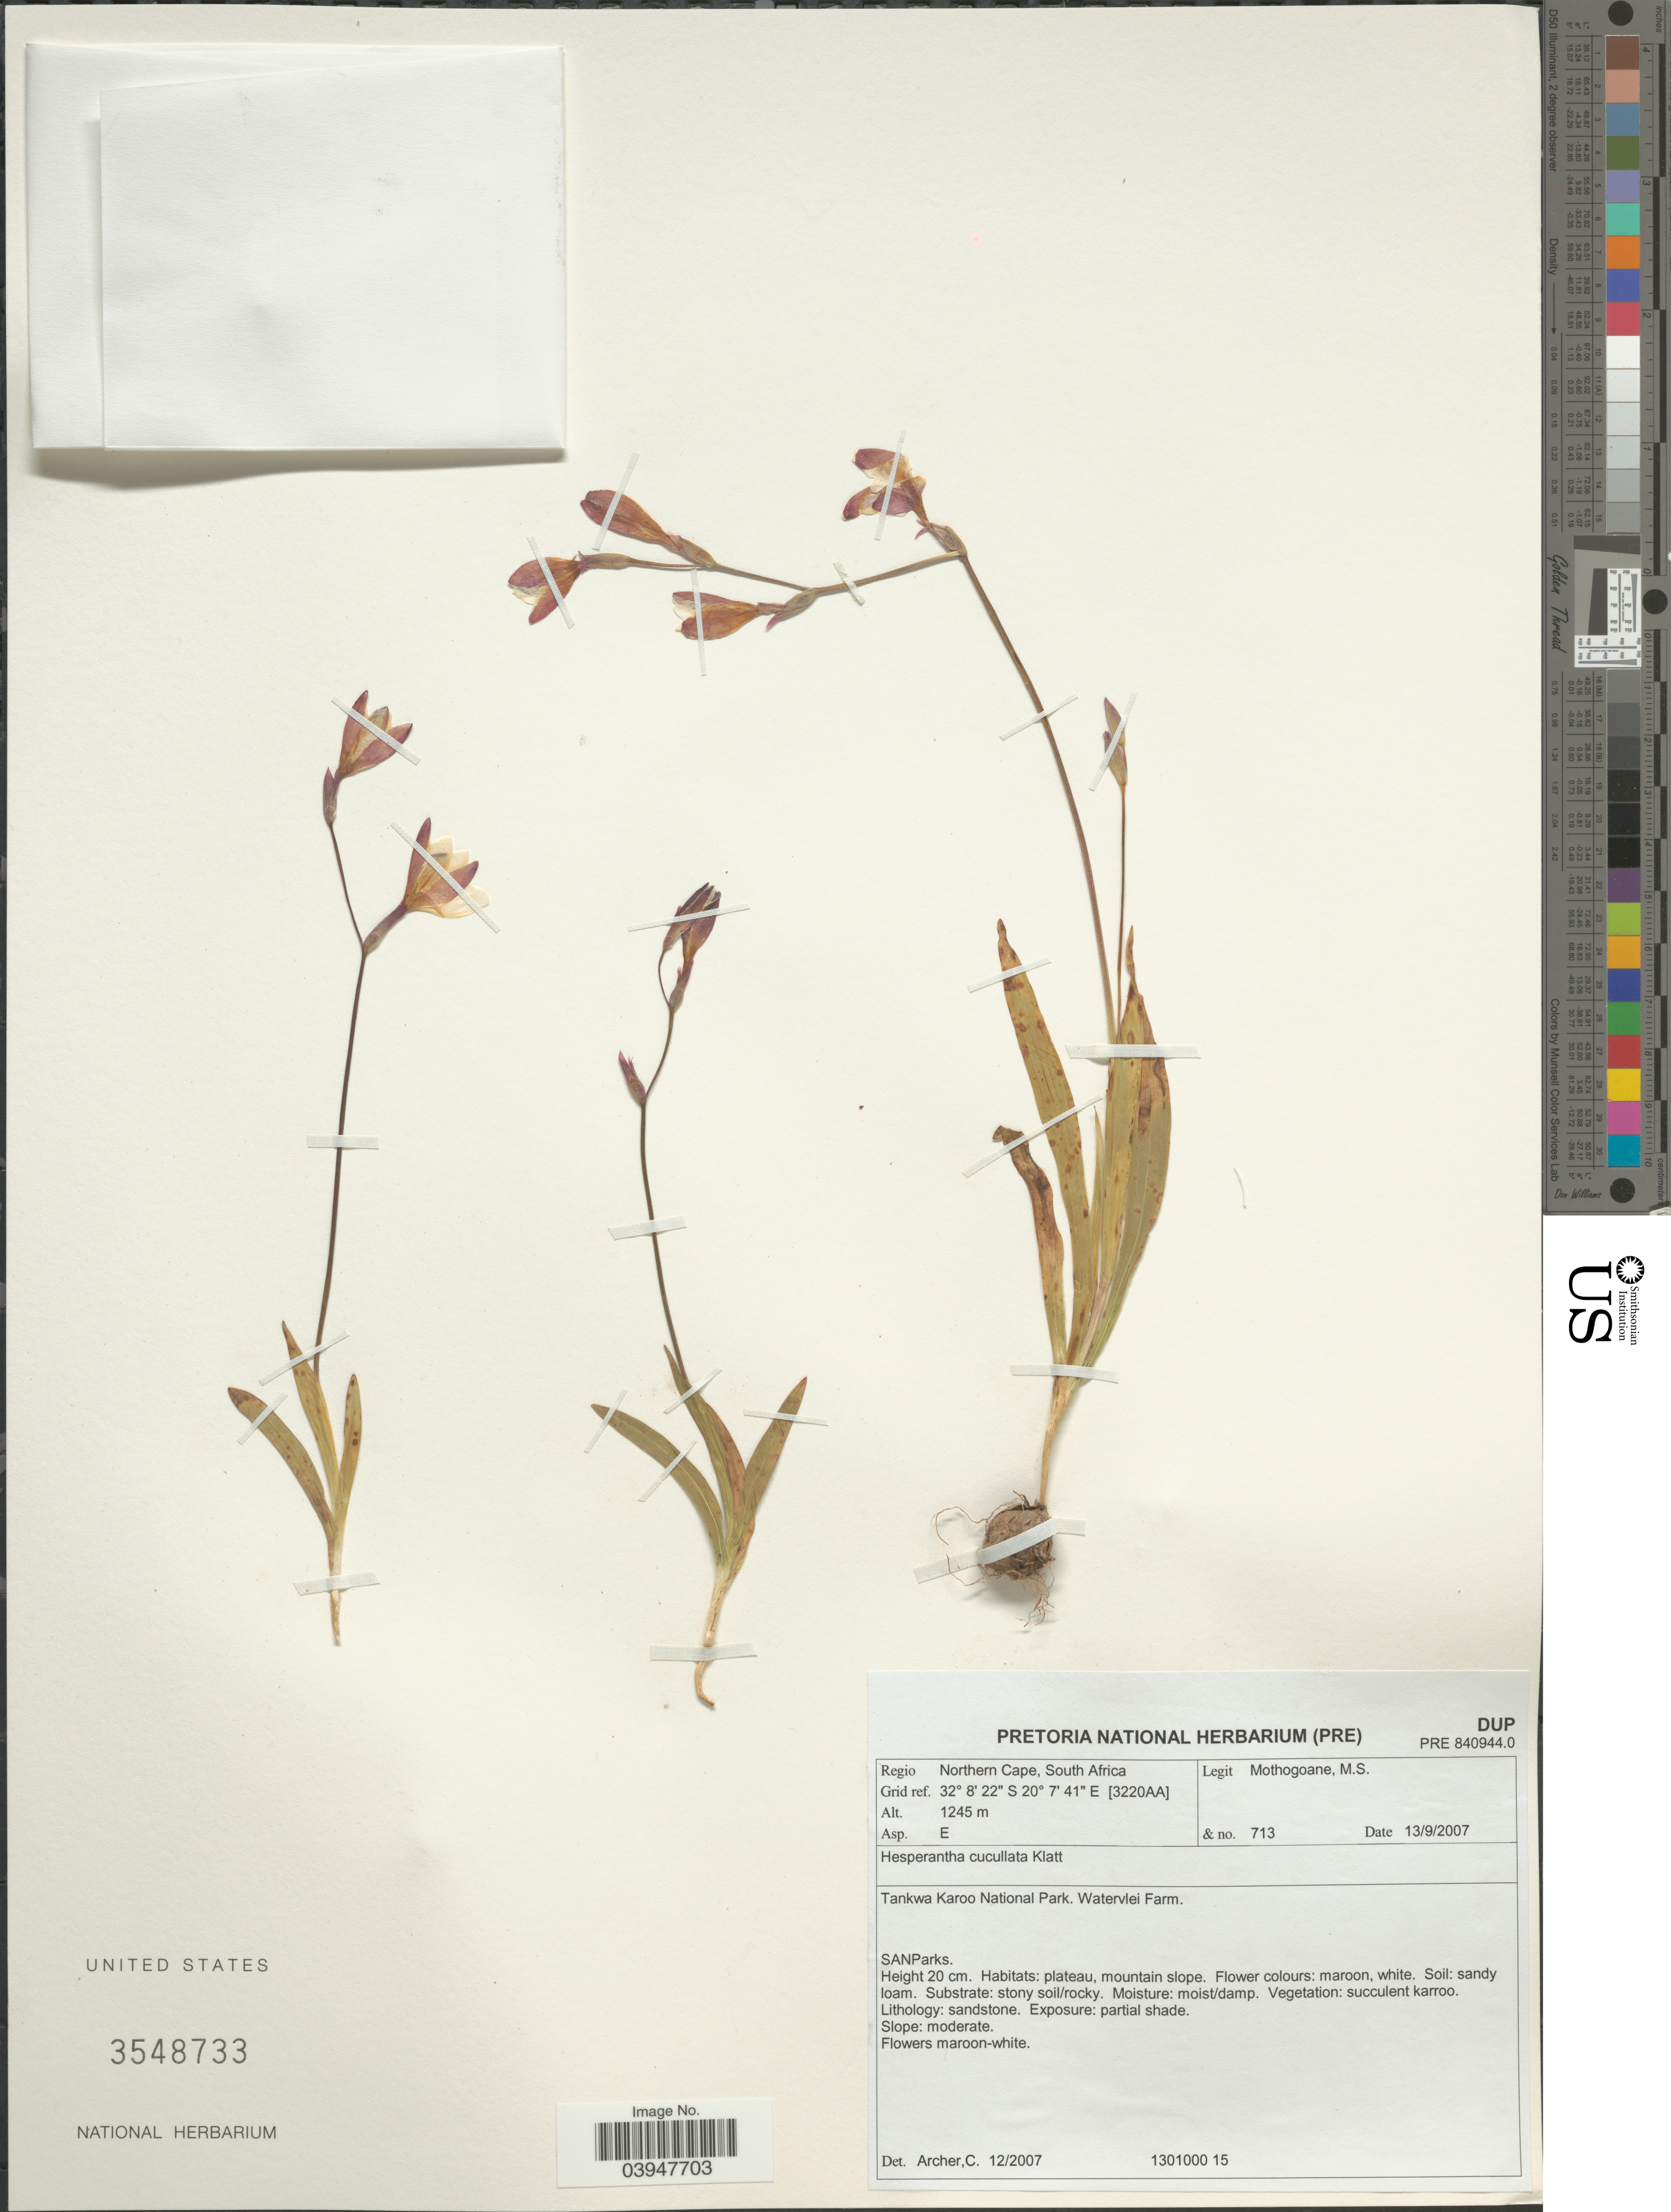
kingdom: Plantae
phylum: Tracheophyta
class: Liliopsida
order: Asparagales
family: Iridaceae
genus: Hesperantha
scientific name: Hesperantha cucullata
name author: Klatt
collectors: M. Mothogoane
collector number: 713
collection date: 2007-09-13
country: South Africa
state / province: Northern Cape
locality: Regio Northern Cape, South Africa. Grid ref. [3220AA]. Asp. E. Tankwa Karoo National Park. Watervlei Farm. SANParks.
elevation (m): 1245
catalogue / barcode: US 3548733